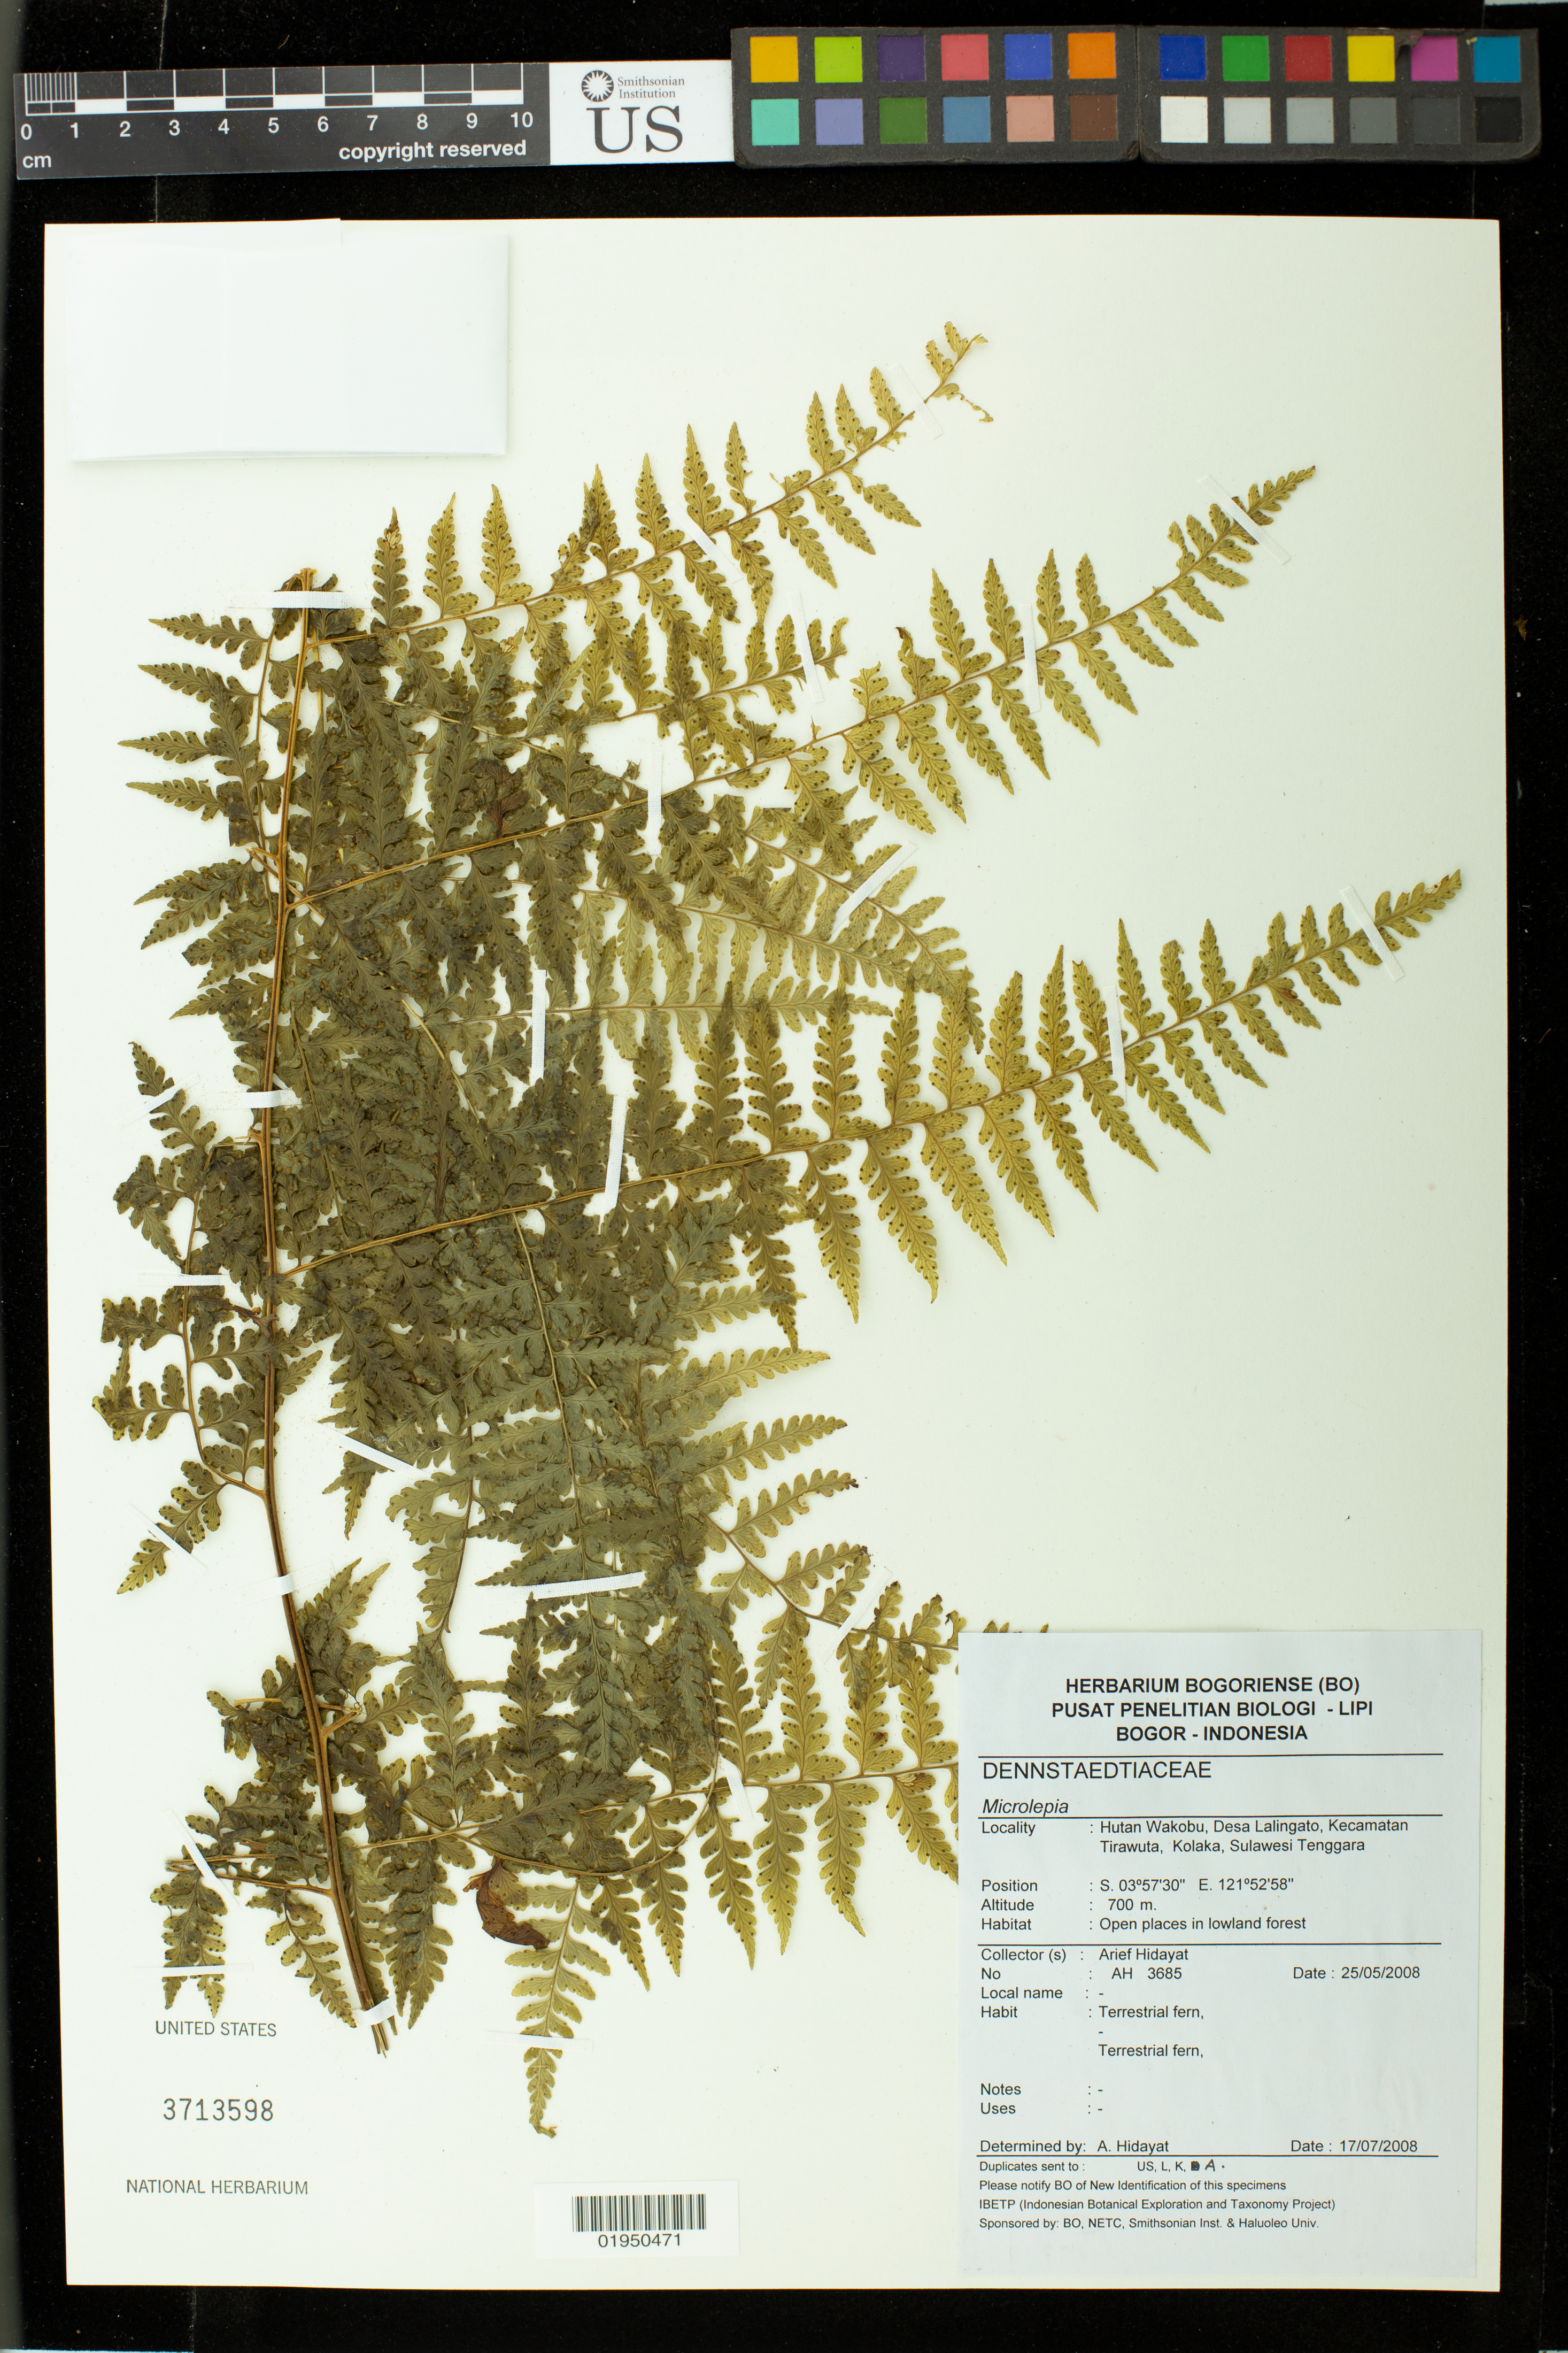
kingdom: Plantae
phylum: Tracheophyta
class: Polypodiopsida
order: Polypodiales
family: Dennstaedtiaceae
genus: Microlepia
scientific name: Microlepia sp.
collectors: A. Hidayat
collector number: AH 3685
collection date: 2008-05-25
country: Indonesia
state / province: Sulawesi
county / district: Sulawesi Tenggara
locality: Hutan Wakobu, Desa Lalingato, Kecameatan Tirawuta, Kolaka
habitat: Open places in lowland forest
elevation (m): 700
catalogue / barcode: US 3713598